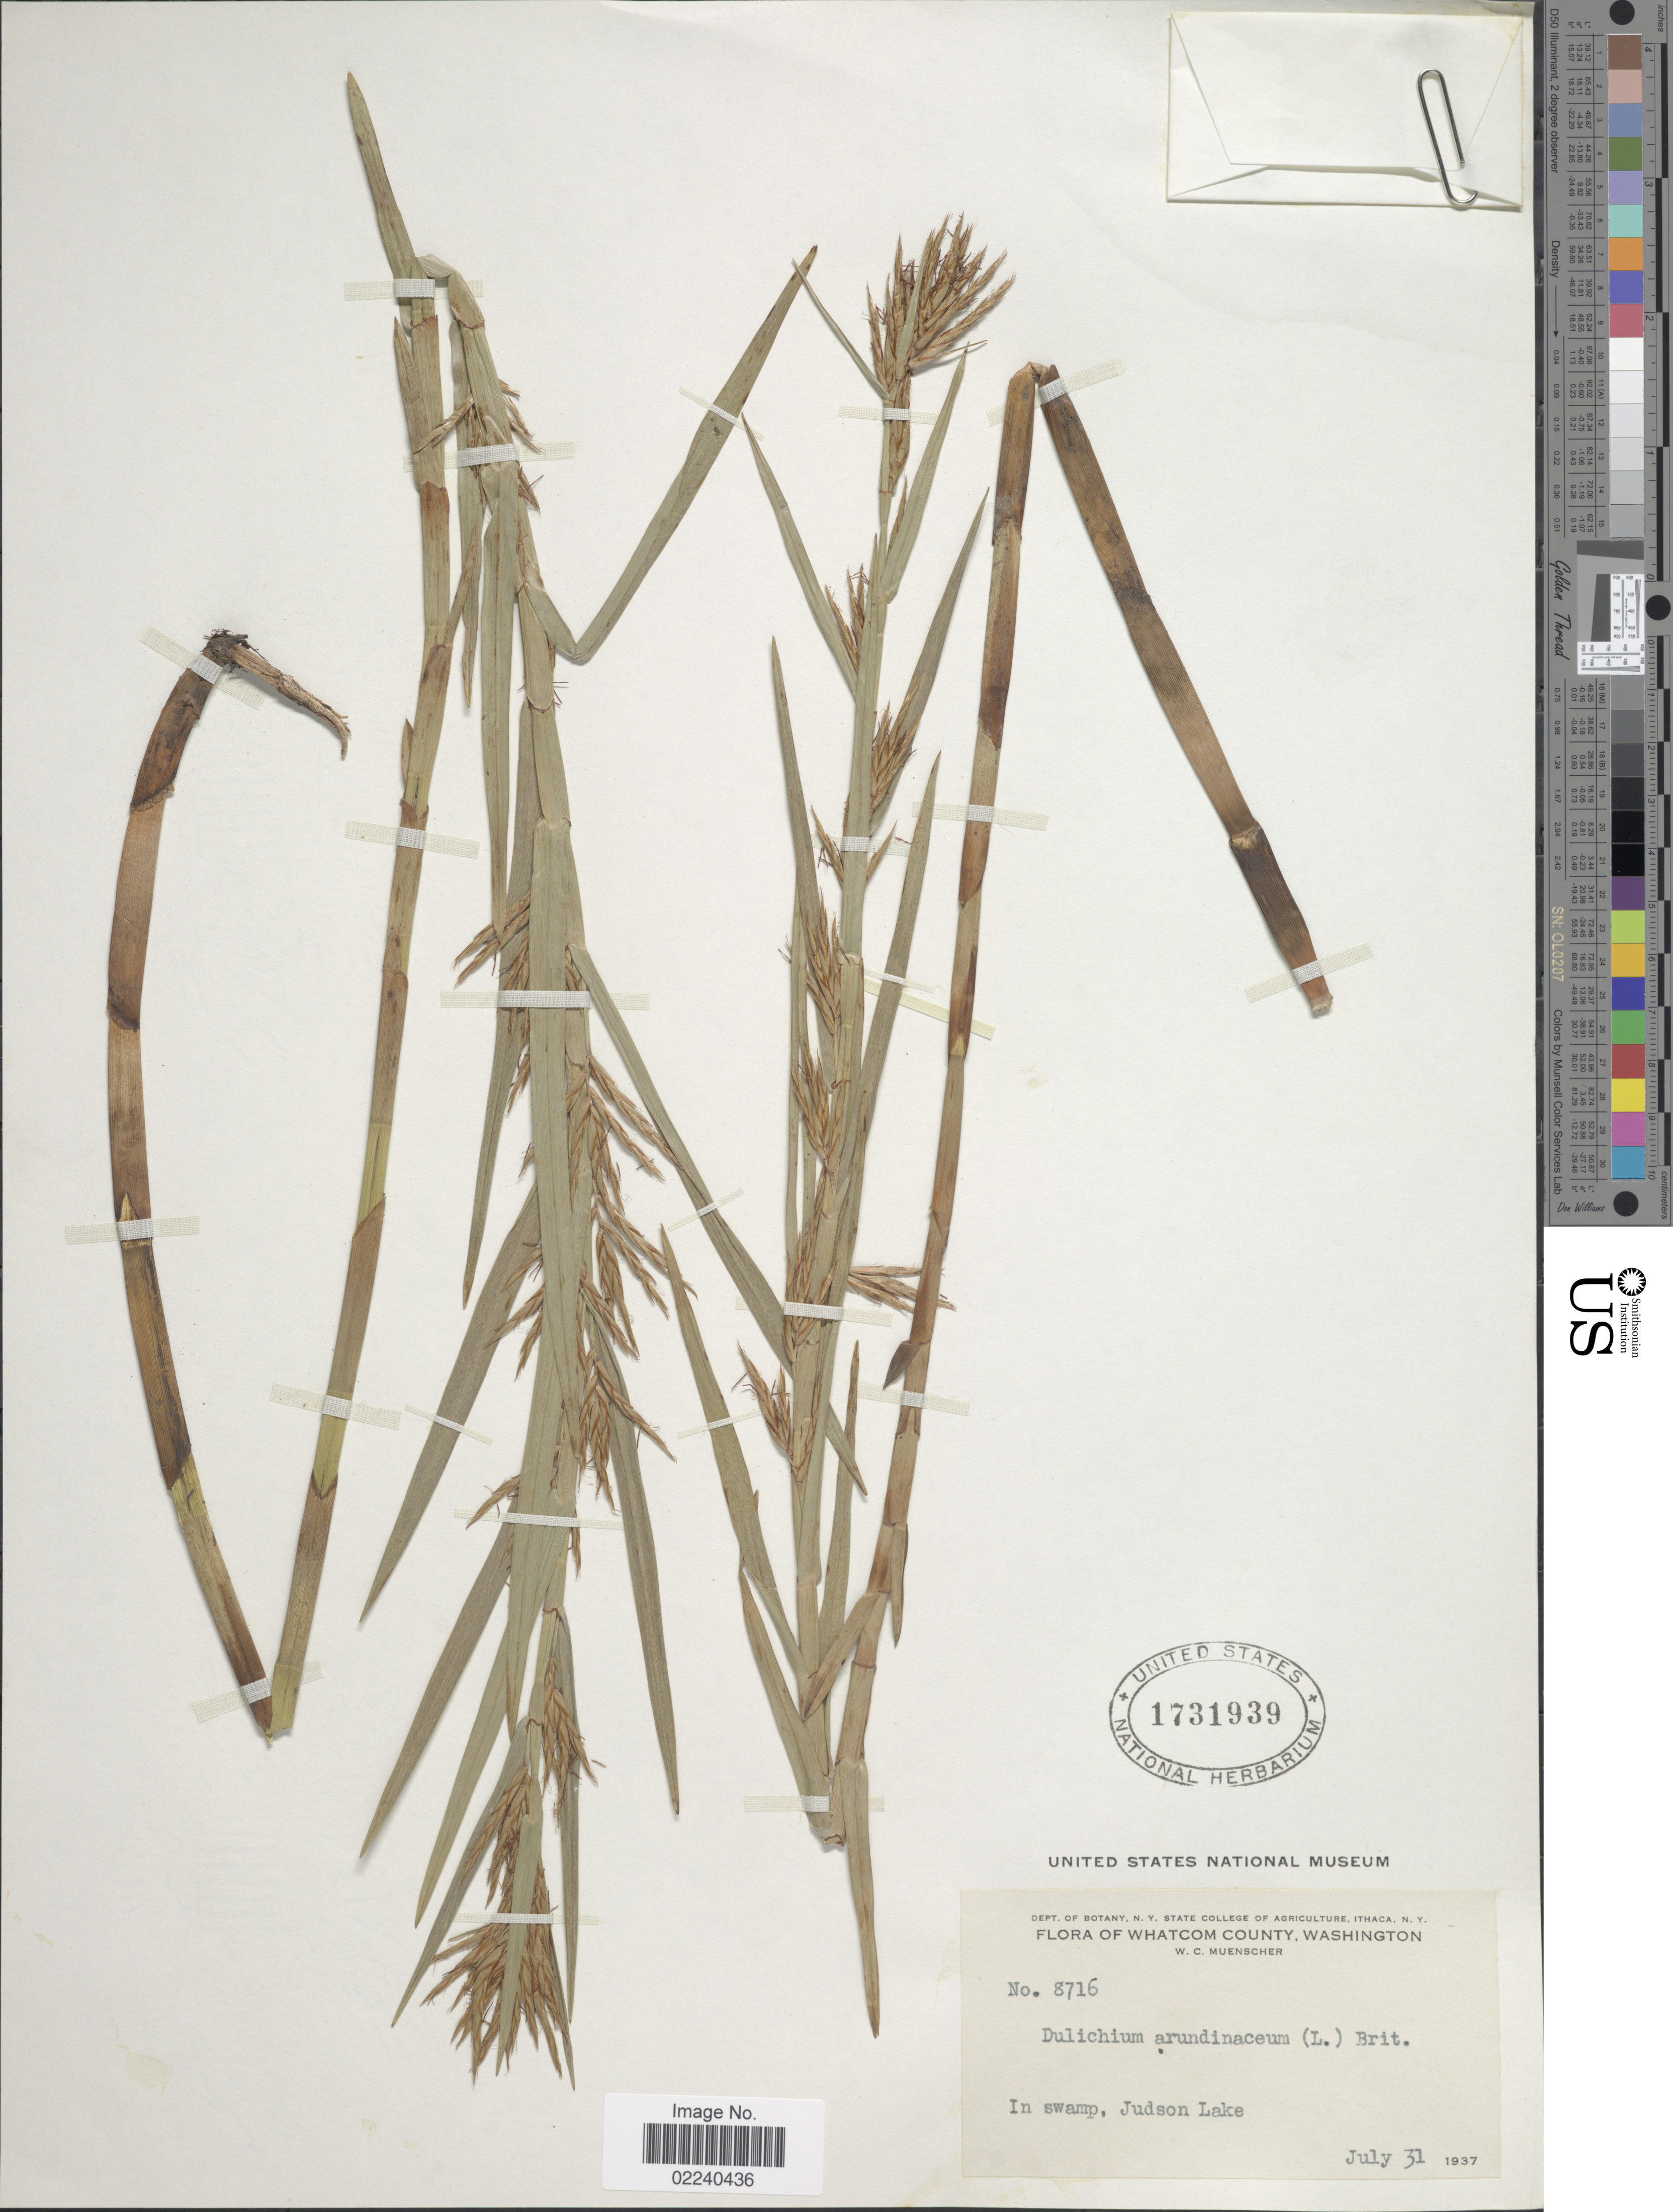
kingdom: Plantae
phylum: Tracheophyta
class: Liliopsida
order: Poales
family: Cyperaceae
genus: Dulichium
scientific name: Dulichium arundinaceum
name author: (L.) Britton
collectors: W. Muenscher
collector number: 8716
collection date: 1937-07-31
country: United States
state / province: Washington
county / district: Whatcom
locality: Whatcom County, Judson Lake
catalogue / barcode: US 1731939